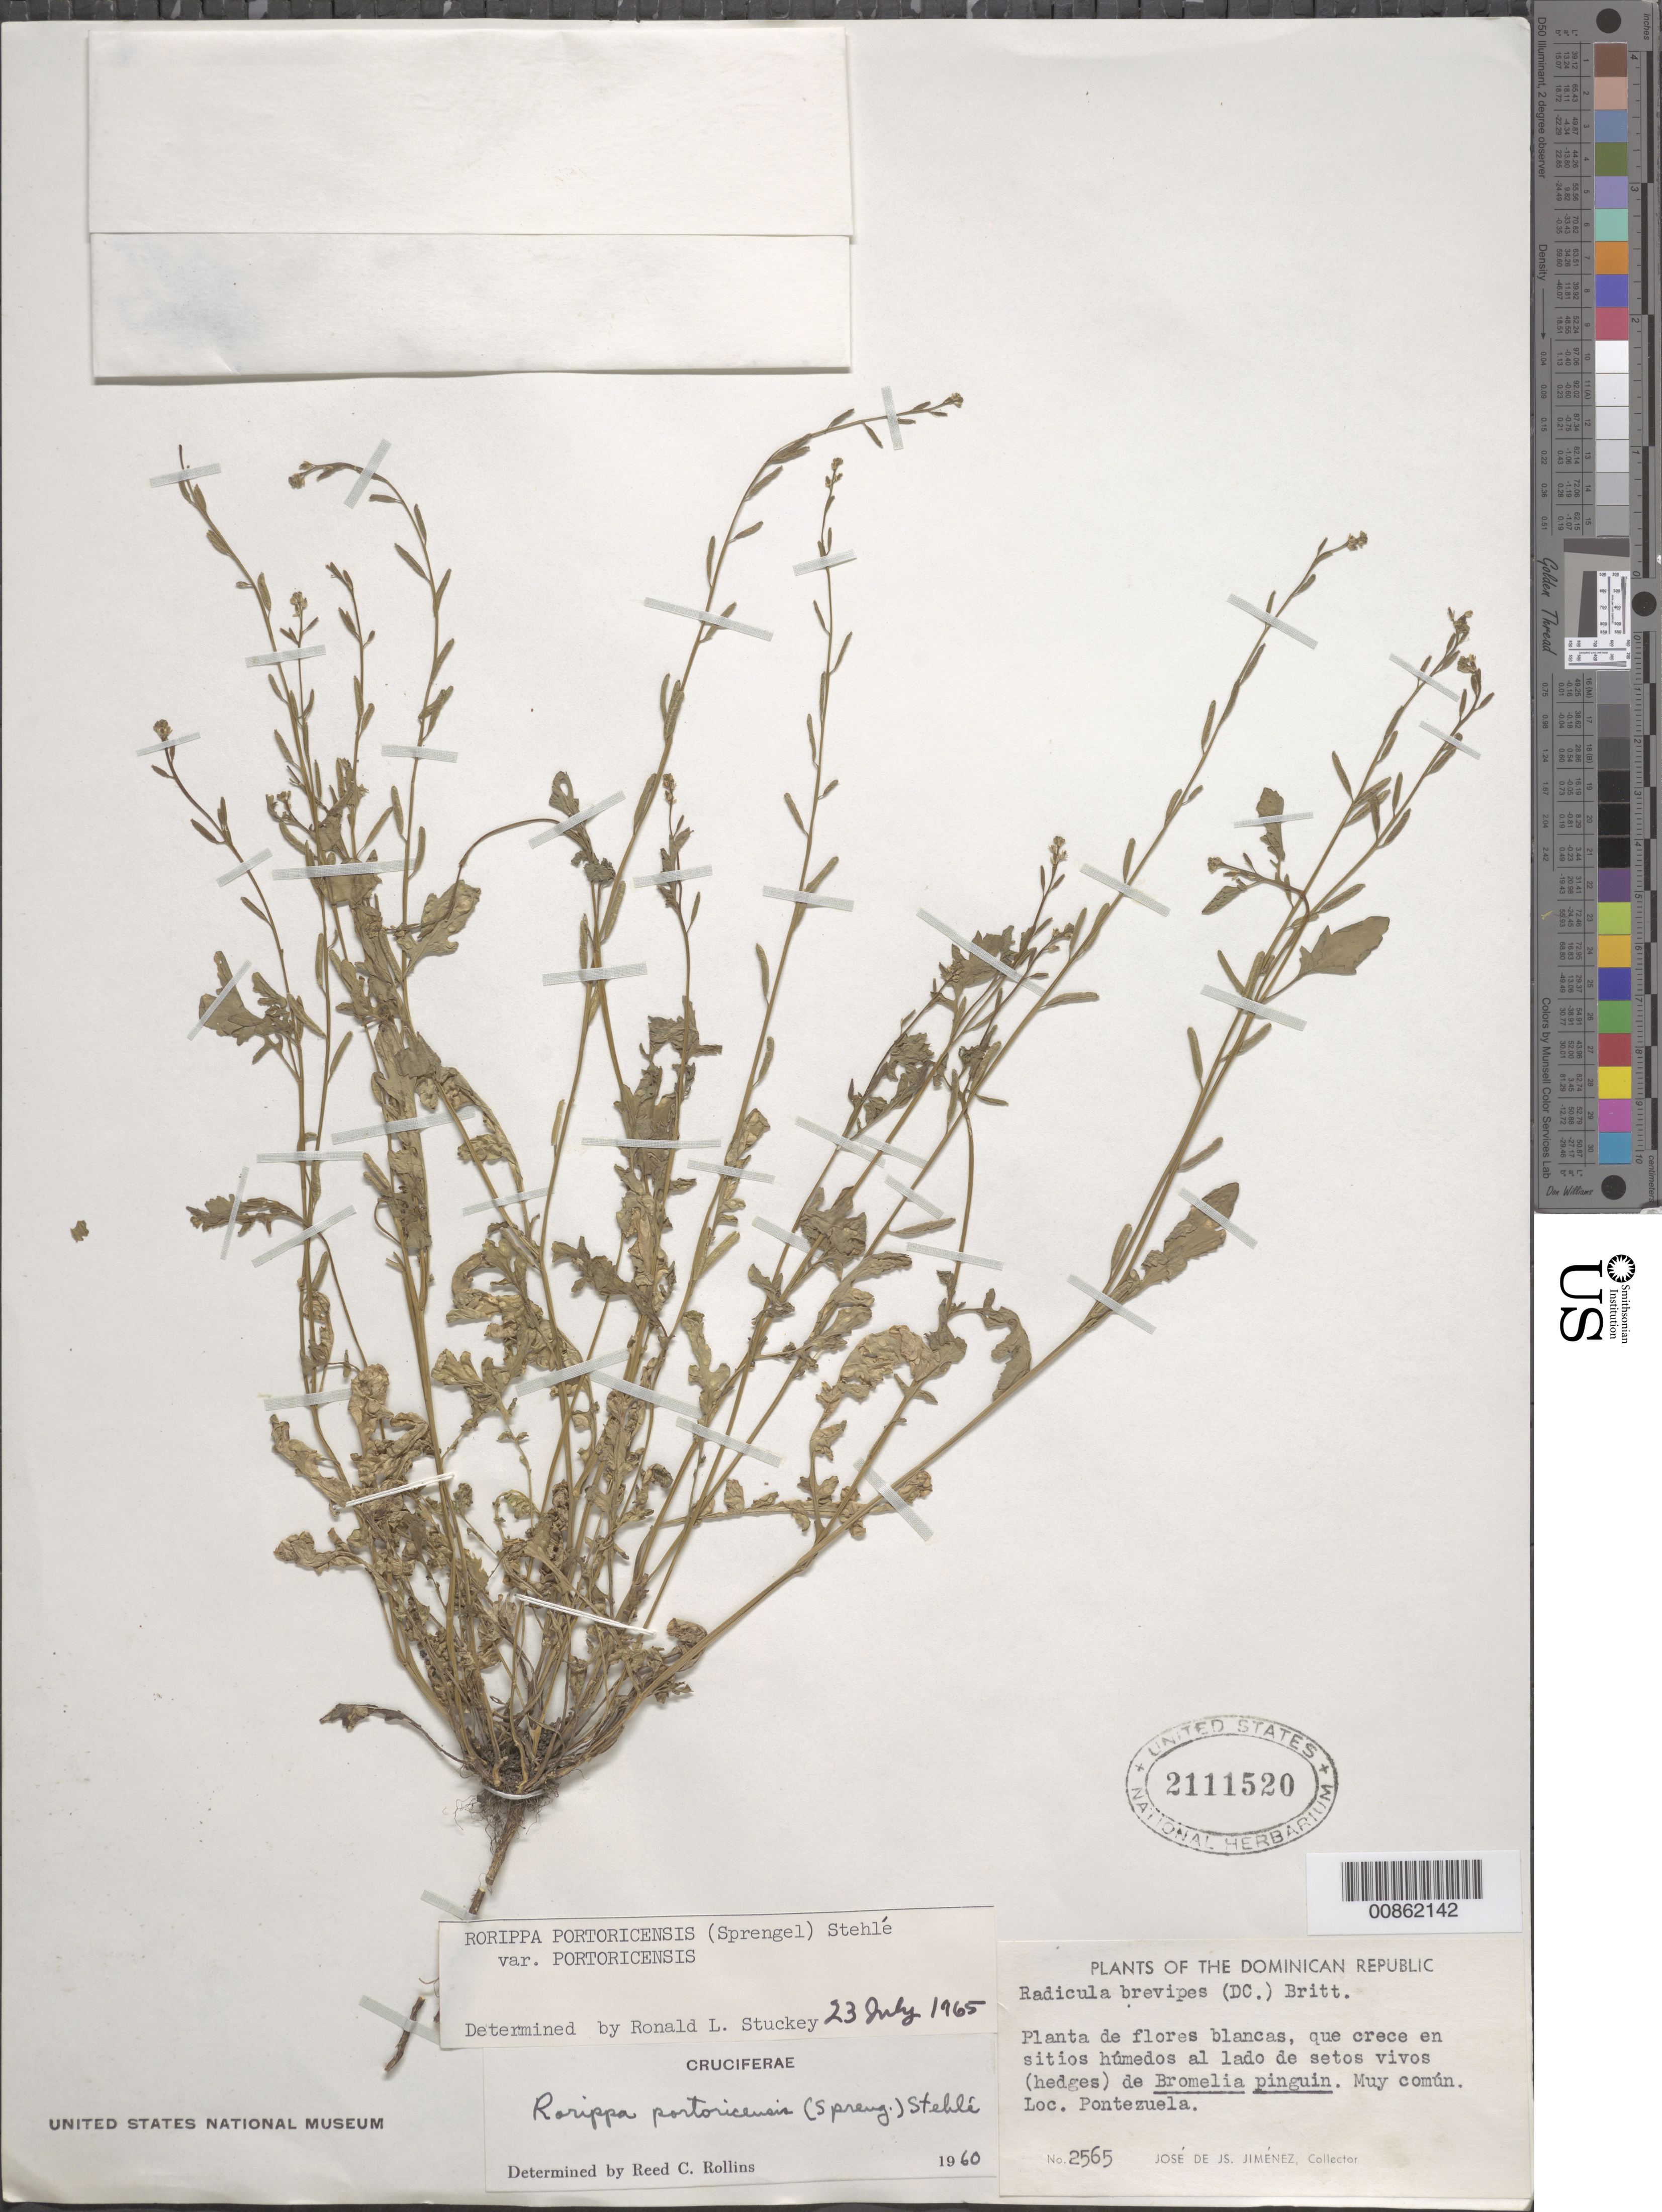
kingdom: Plantae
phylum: Tracheophyta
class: Magnoliopsida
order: Brassicales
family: Brassicaceae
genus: Rorippa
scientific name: Rorippa portoricensis var. portoricensis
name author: (Spreng.) Stehlé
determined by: Stuckey, R. L.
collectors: J. J. Jiménez Almonte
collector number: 2565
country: Dominican Republic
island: Hispaniola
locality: Pontezuela.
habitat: Crece en sitios húmedos al lado de setos vivos (hedges) de Bromelia pinguin.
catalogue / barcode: US 2111520